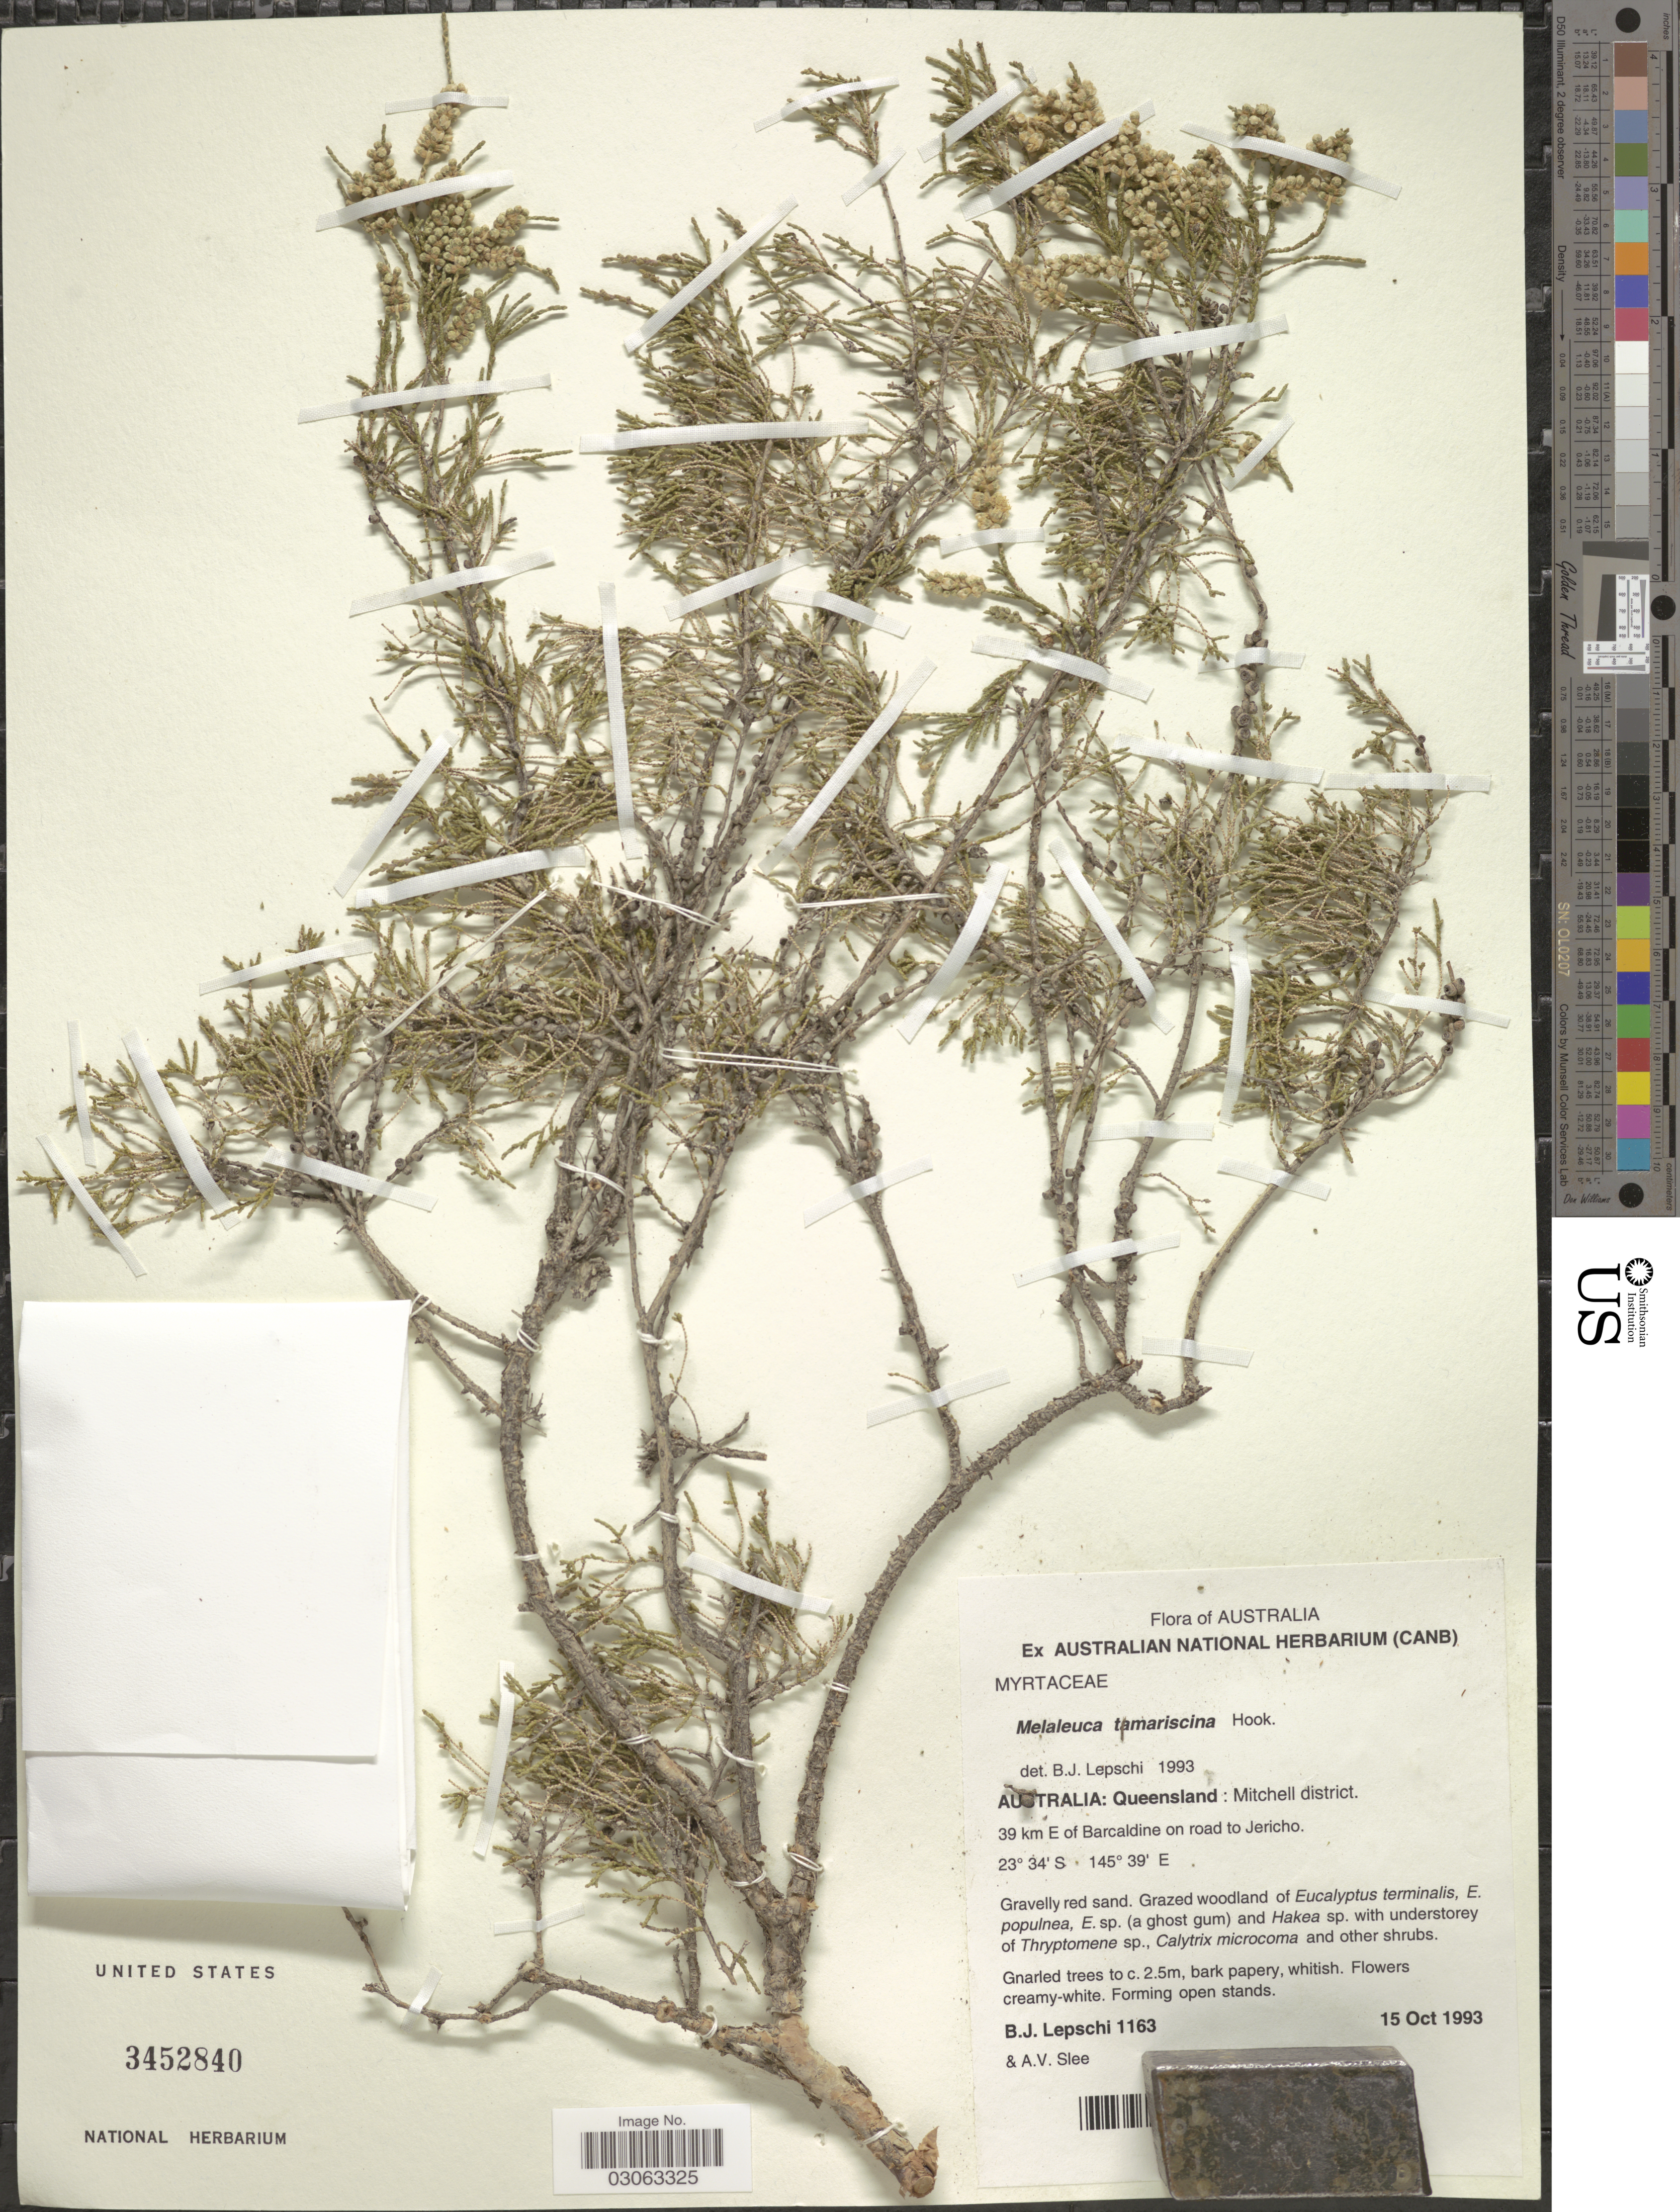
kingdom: Plantae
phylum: Tracheophyta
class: Magnoliopsida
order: Myrtales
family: Myrtaceae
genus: Melaleuca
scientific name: Melaleuca tamariscina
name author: Hook.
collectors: B. Lepschi & A. Slee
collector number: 1163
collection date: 1993-10-15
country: Australia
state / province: Queensland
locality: Mitchell District. 39 km E of Barcaldine on road to Jericho.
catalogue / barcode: US 3452840